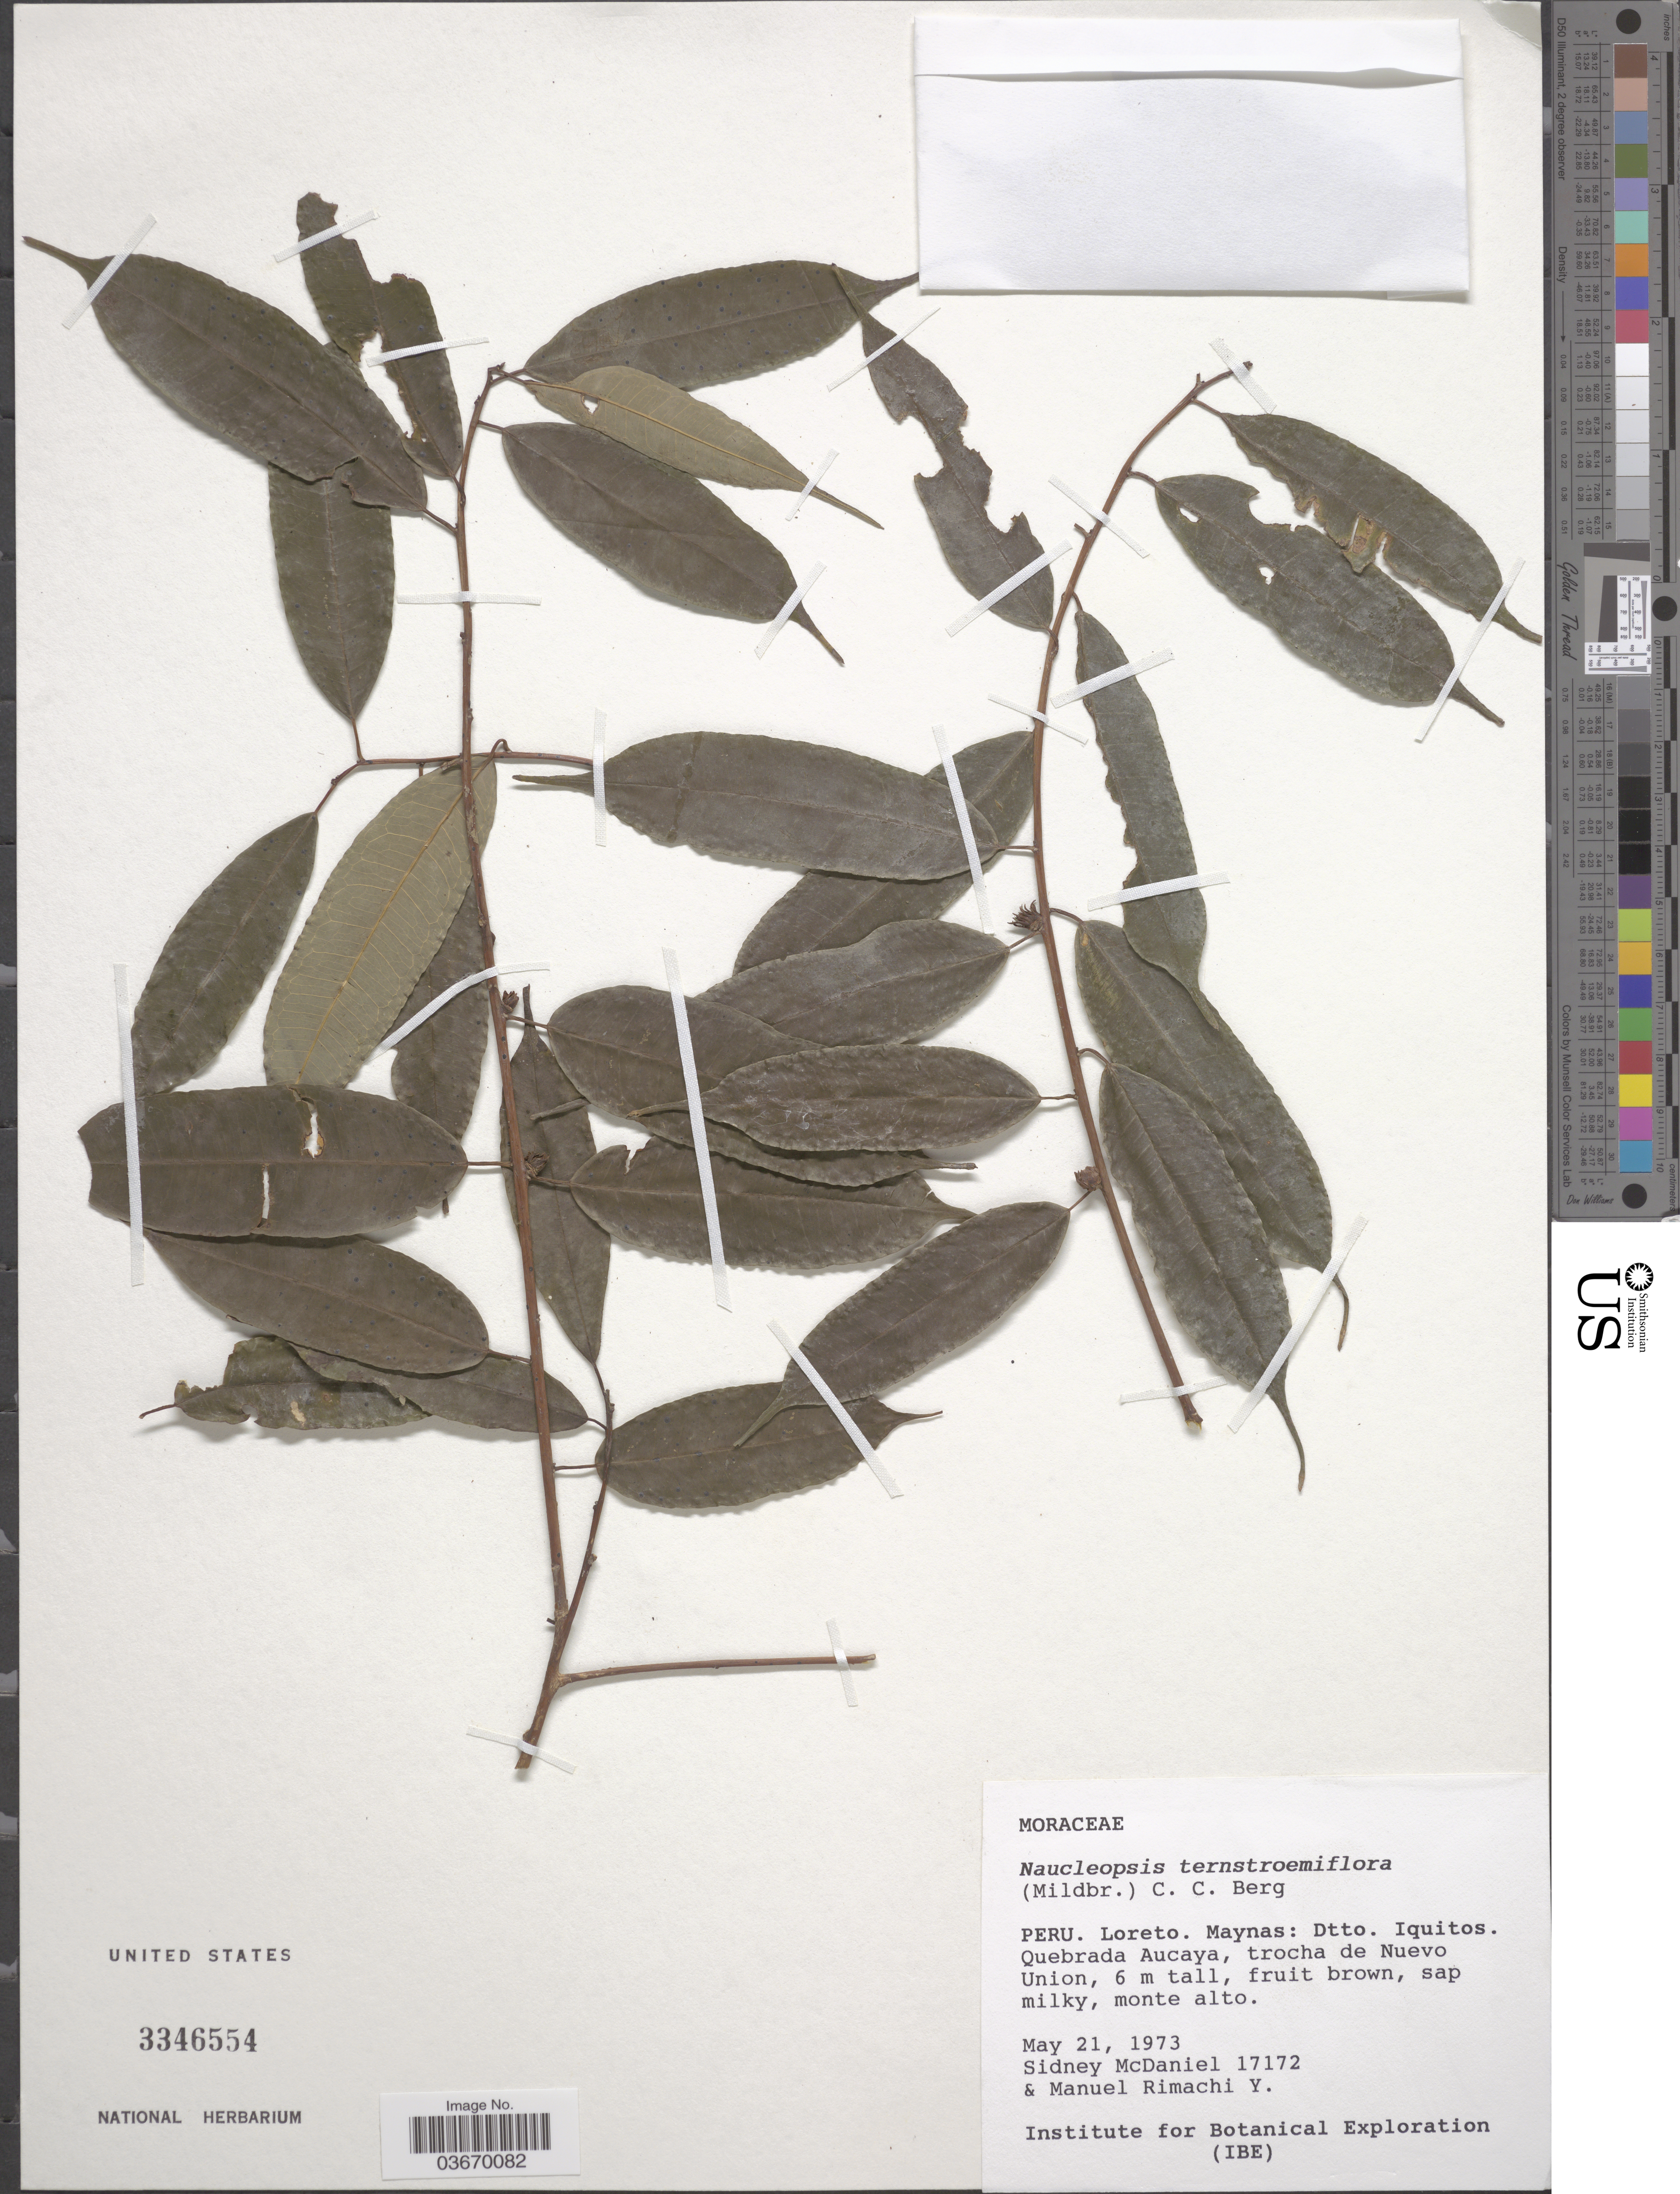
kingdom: Plantae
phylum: Tracheophyta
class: Magnoliopsida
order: Rosales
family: Moraceae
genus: Naucleopsis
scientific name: Naucleopsis ternstroemiiflora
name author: (Mildbr.) C.C. Berg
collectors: M. Rimachi Y.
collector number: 17172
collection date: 1973-05-21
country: Peru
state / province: Loreto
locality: Maynas: Dtto. Iquitos. Quebrada Aucaya, trocha de Nuevo Union.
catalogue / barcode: US 3346554